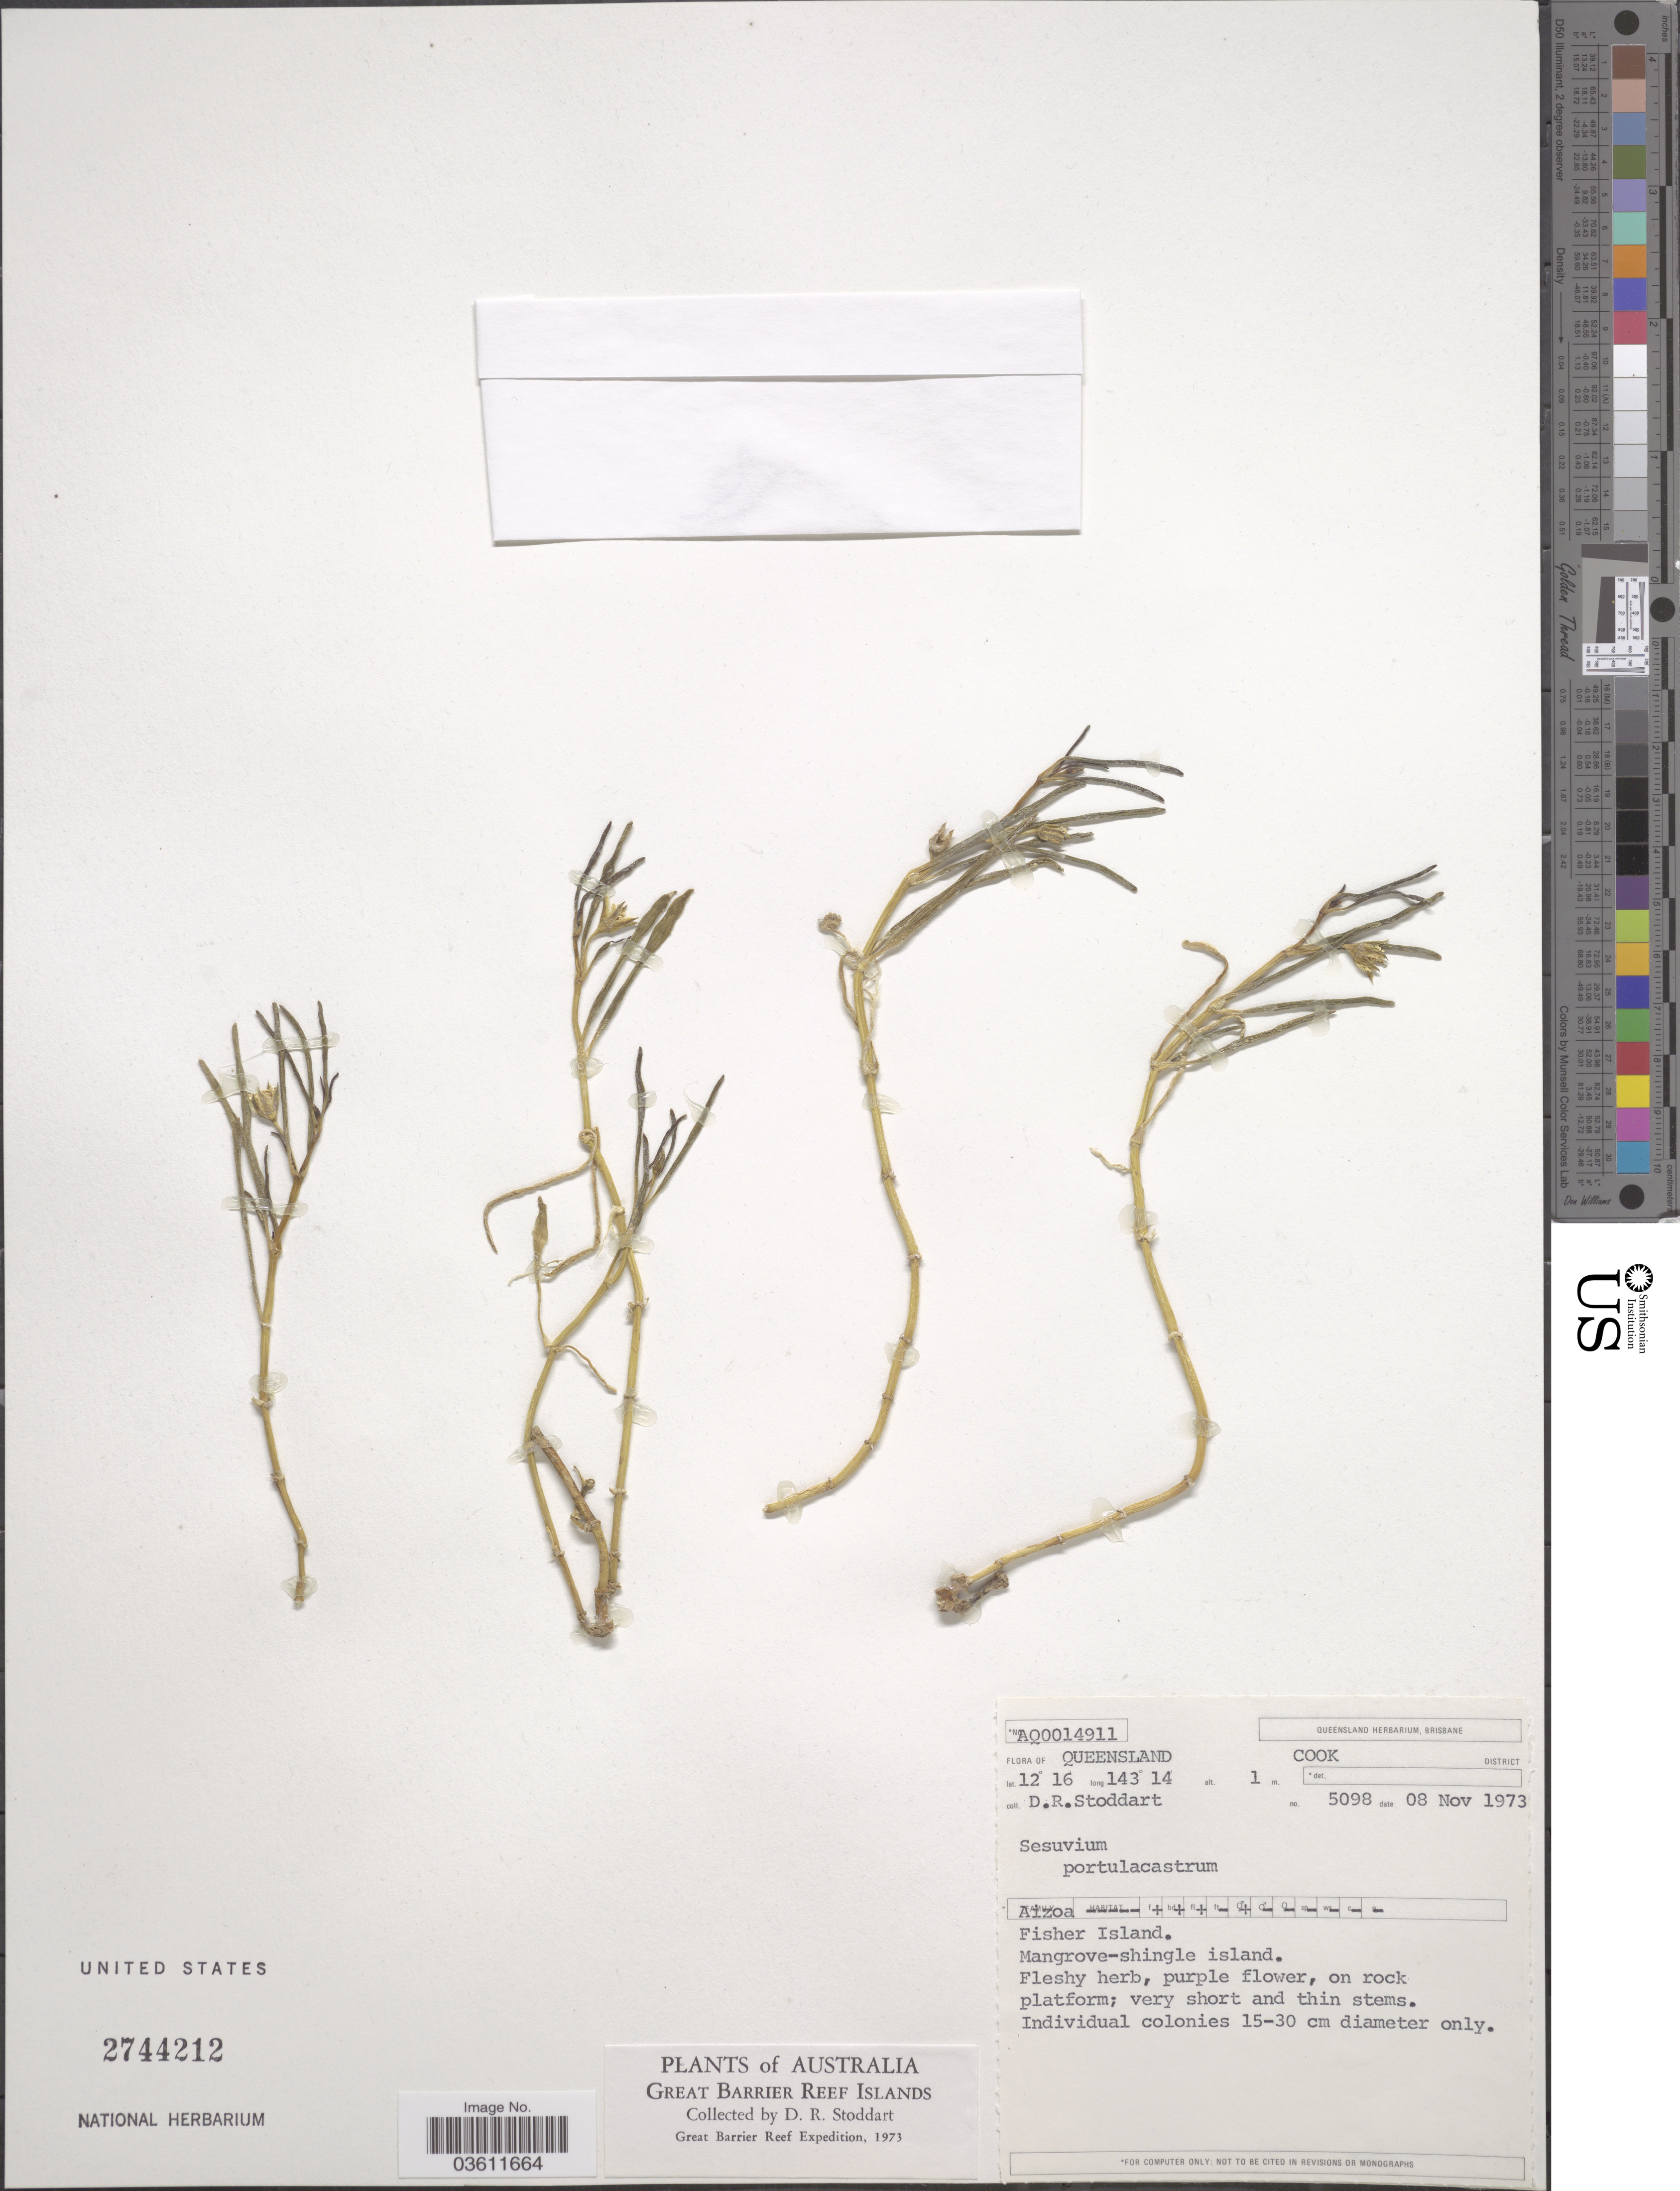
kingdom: Plantae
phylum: Tracheophyta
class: Magnoliopsida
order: Caryophyllales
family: Aizoaceae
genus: Sesuvium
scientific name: Sesuvium portulacastrum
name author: (L.) L.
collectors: D. R. Stoddart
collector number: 5098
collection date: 1973-11-08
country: Australia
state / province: Queensland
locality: Cook District. Fisher Island. Mangrove-shingle island. Great Barrier Reef Islands.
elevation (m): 1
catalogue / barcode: US 2744212